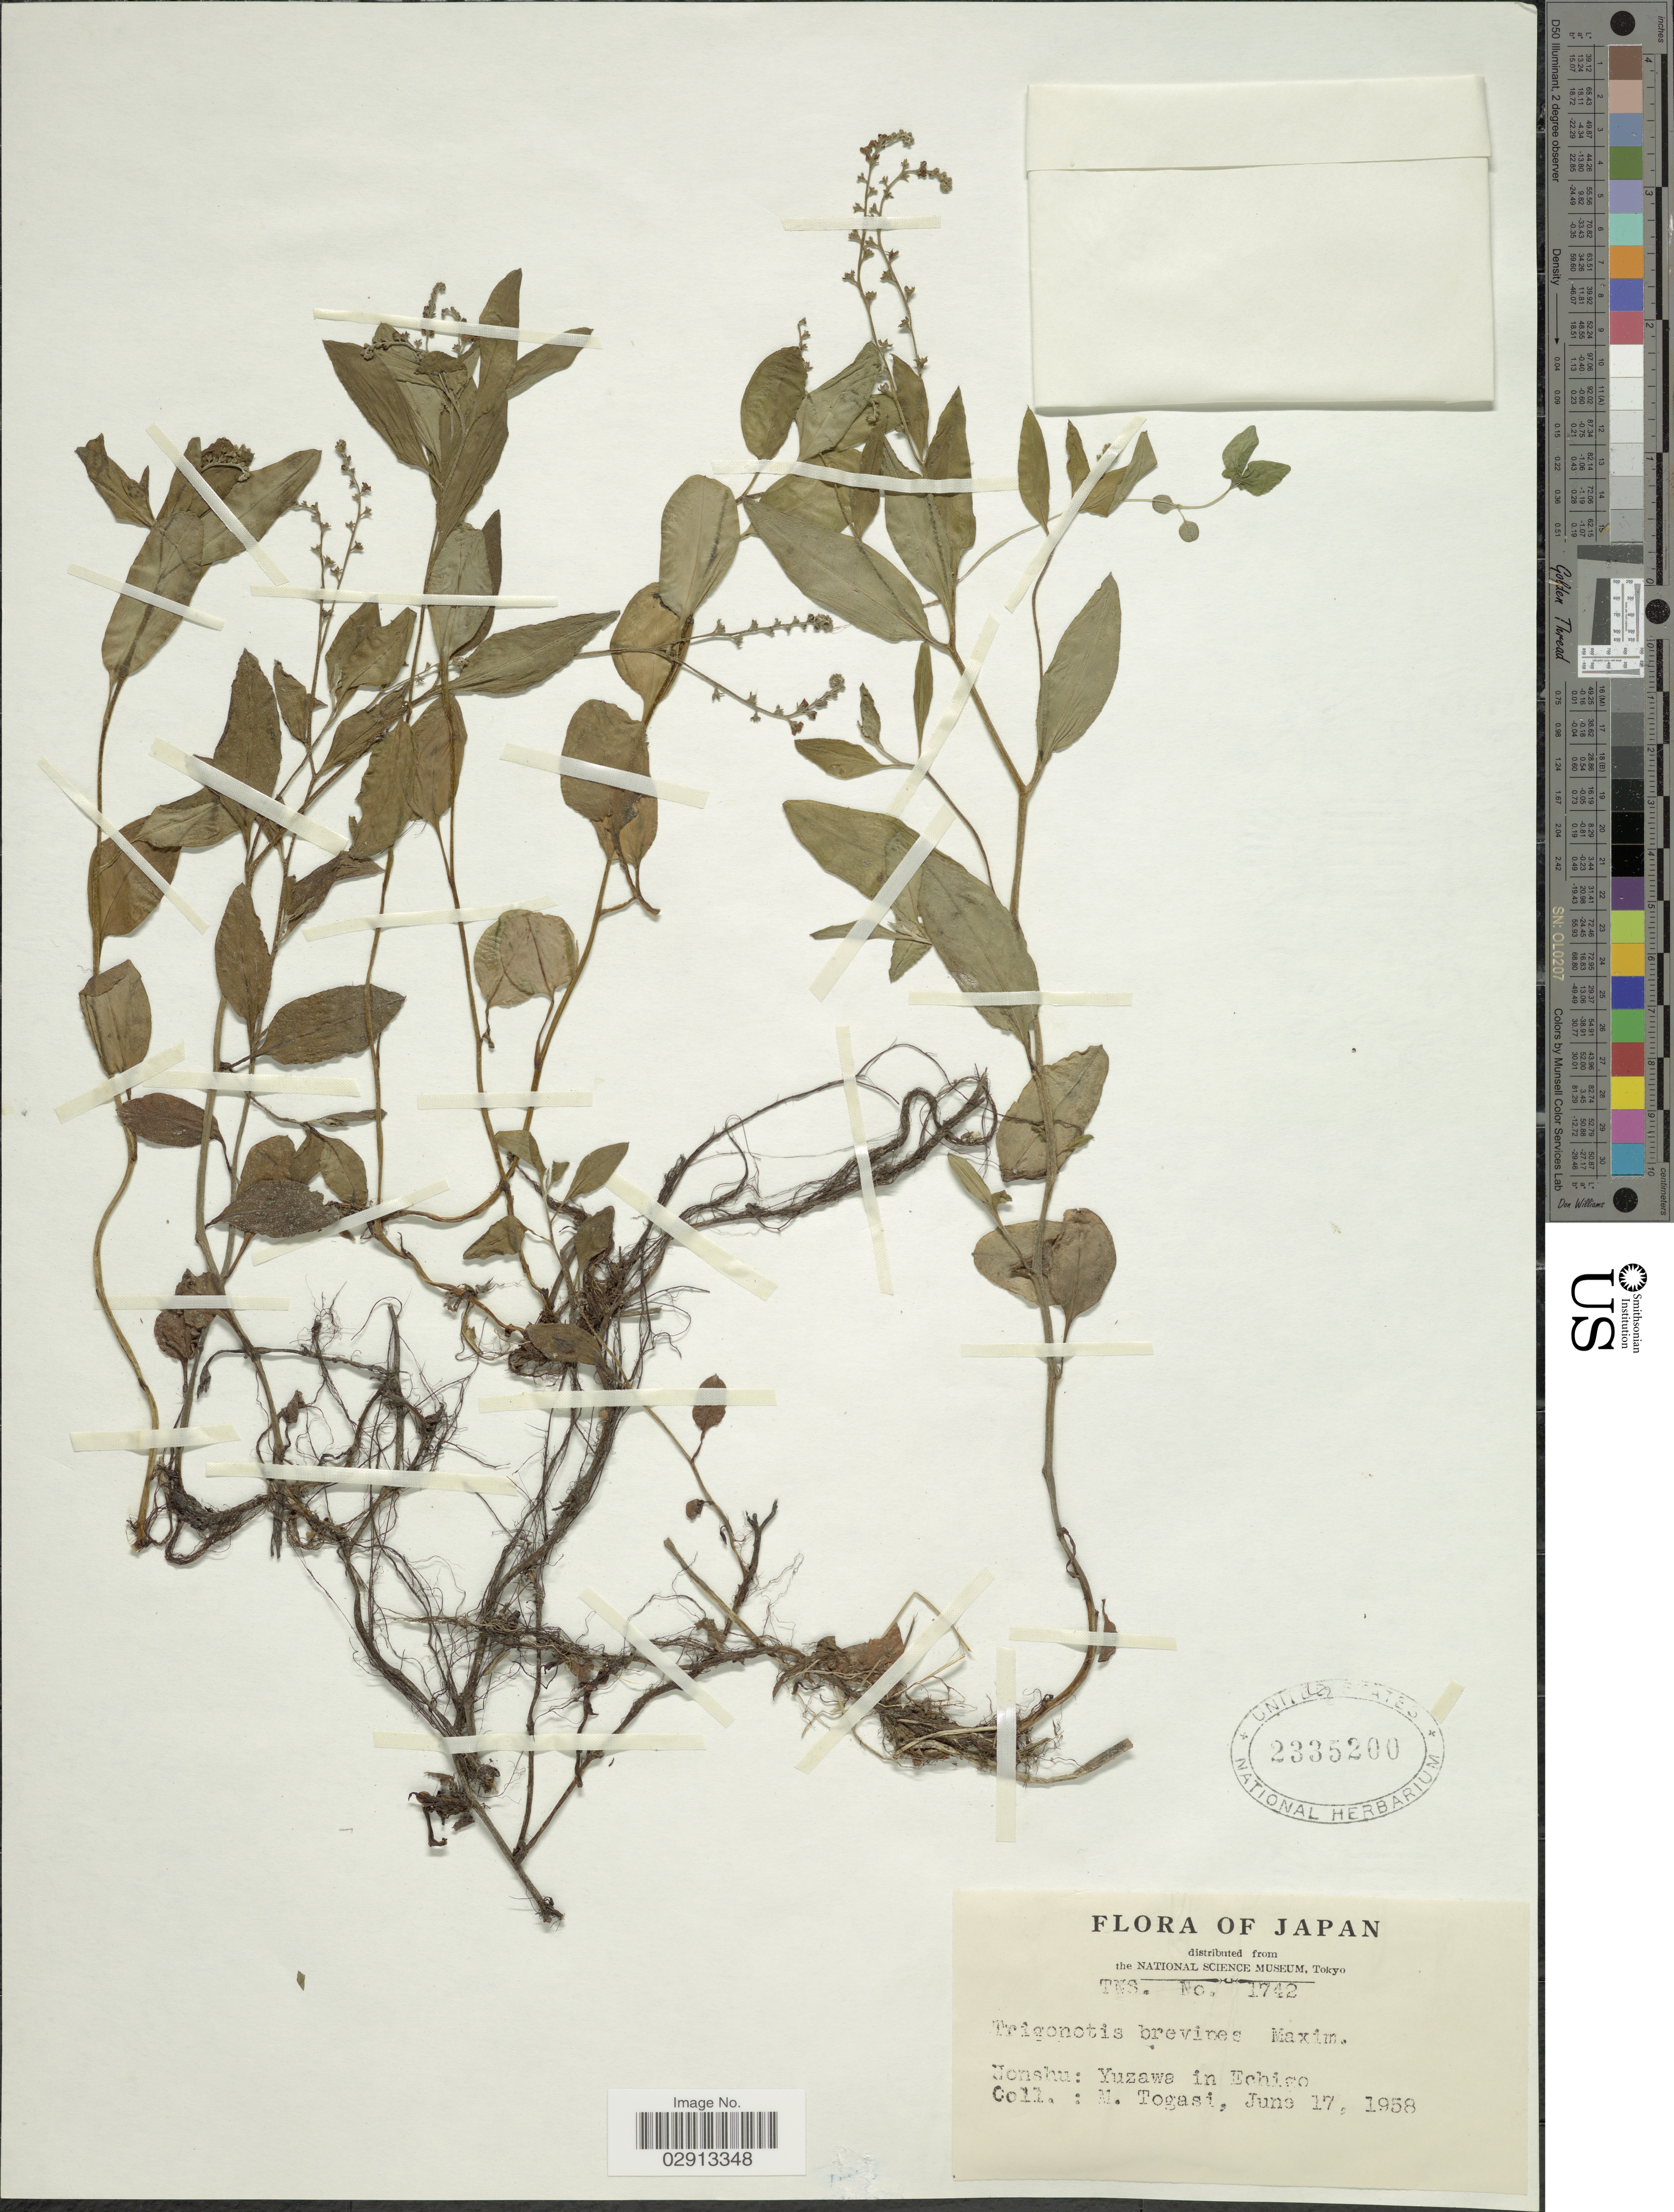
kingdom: Plantae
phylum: Tracheophyta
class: Magnoliopsida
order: Boraginales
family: Boraginaceae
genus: Trigonotis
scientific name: Trigonotis brevipes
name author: Maxim.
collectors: M. Togasi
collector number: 1742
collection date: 1958-06-17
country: Japan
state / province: Niigata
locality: Honshu: Yuzawa in Echigo.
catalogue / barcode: US 2335200